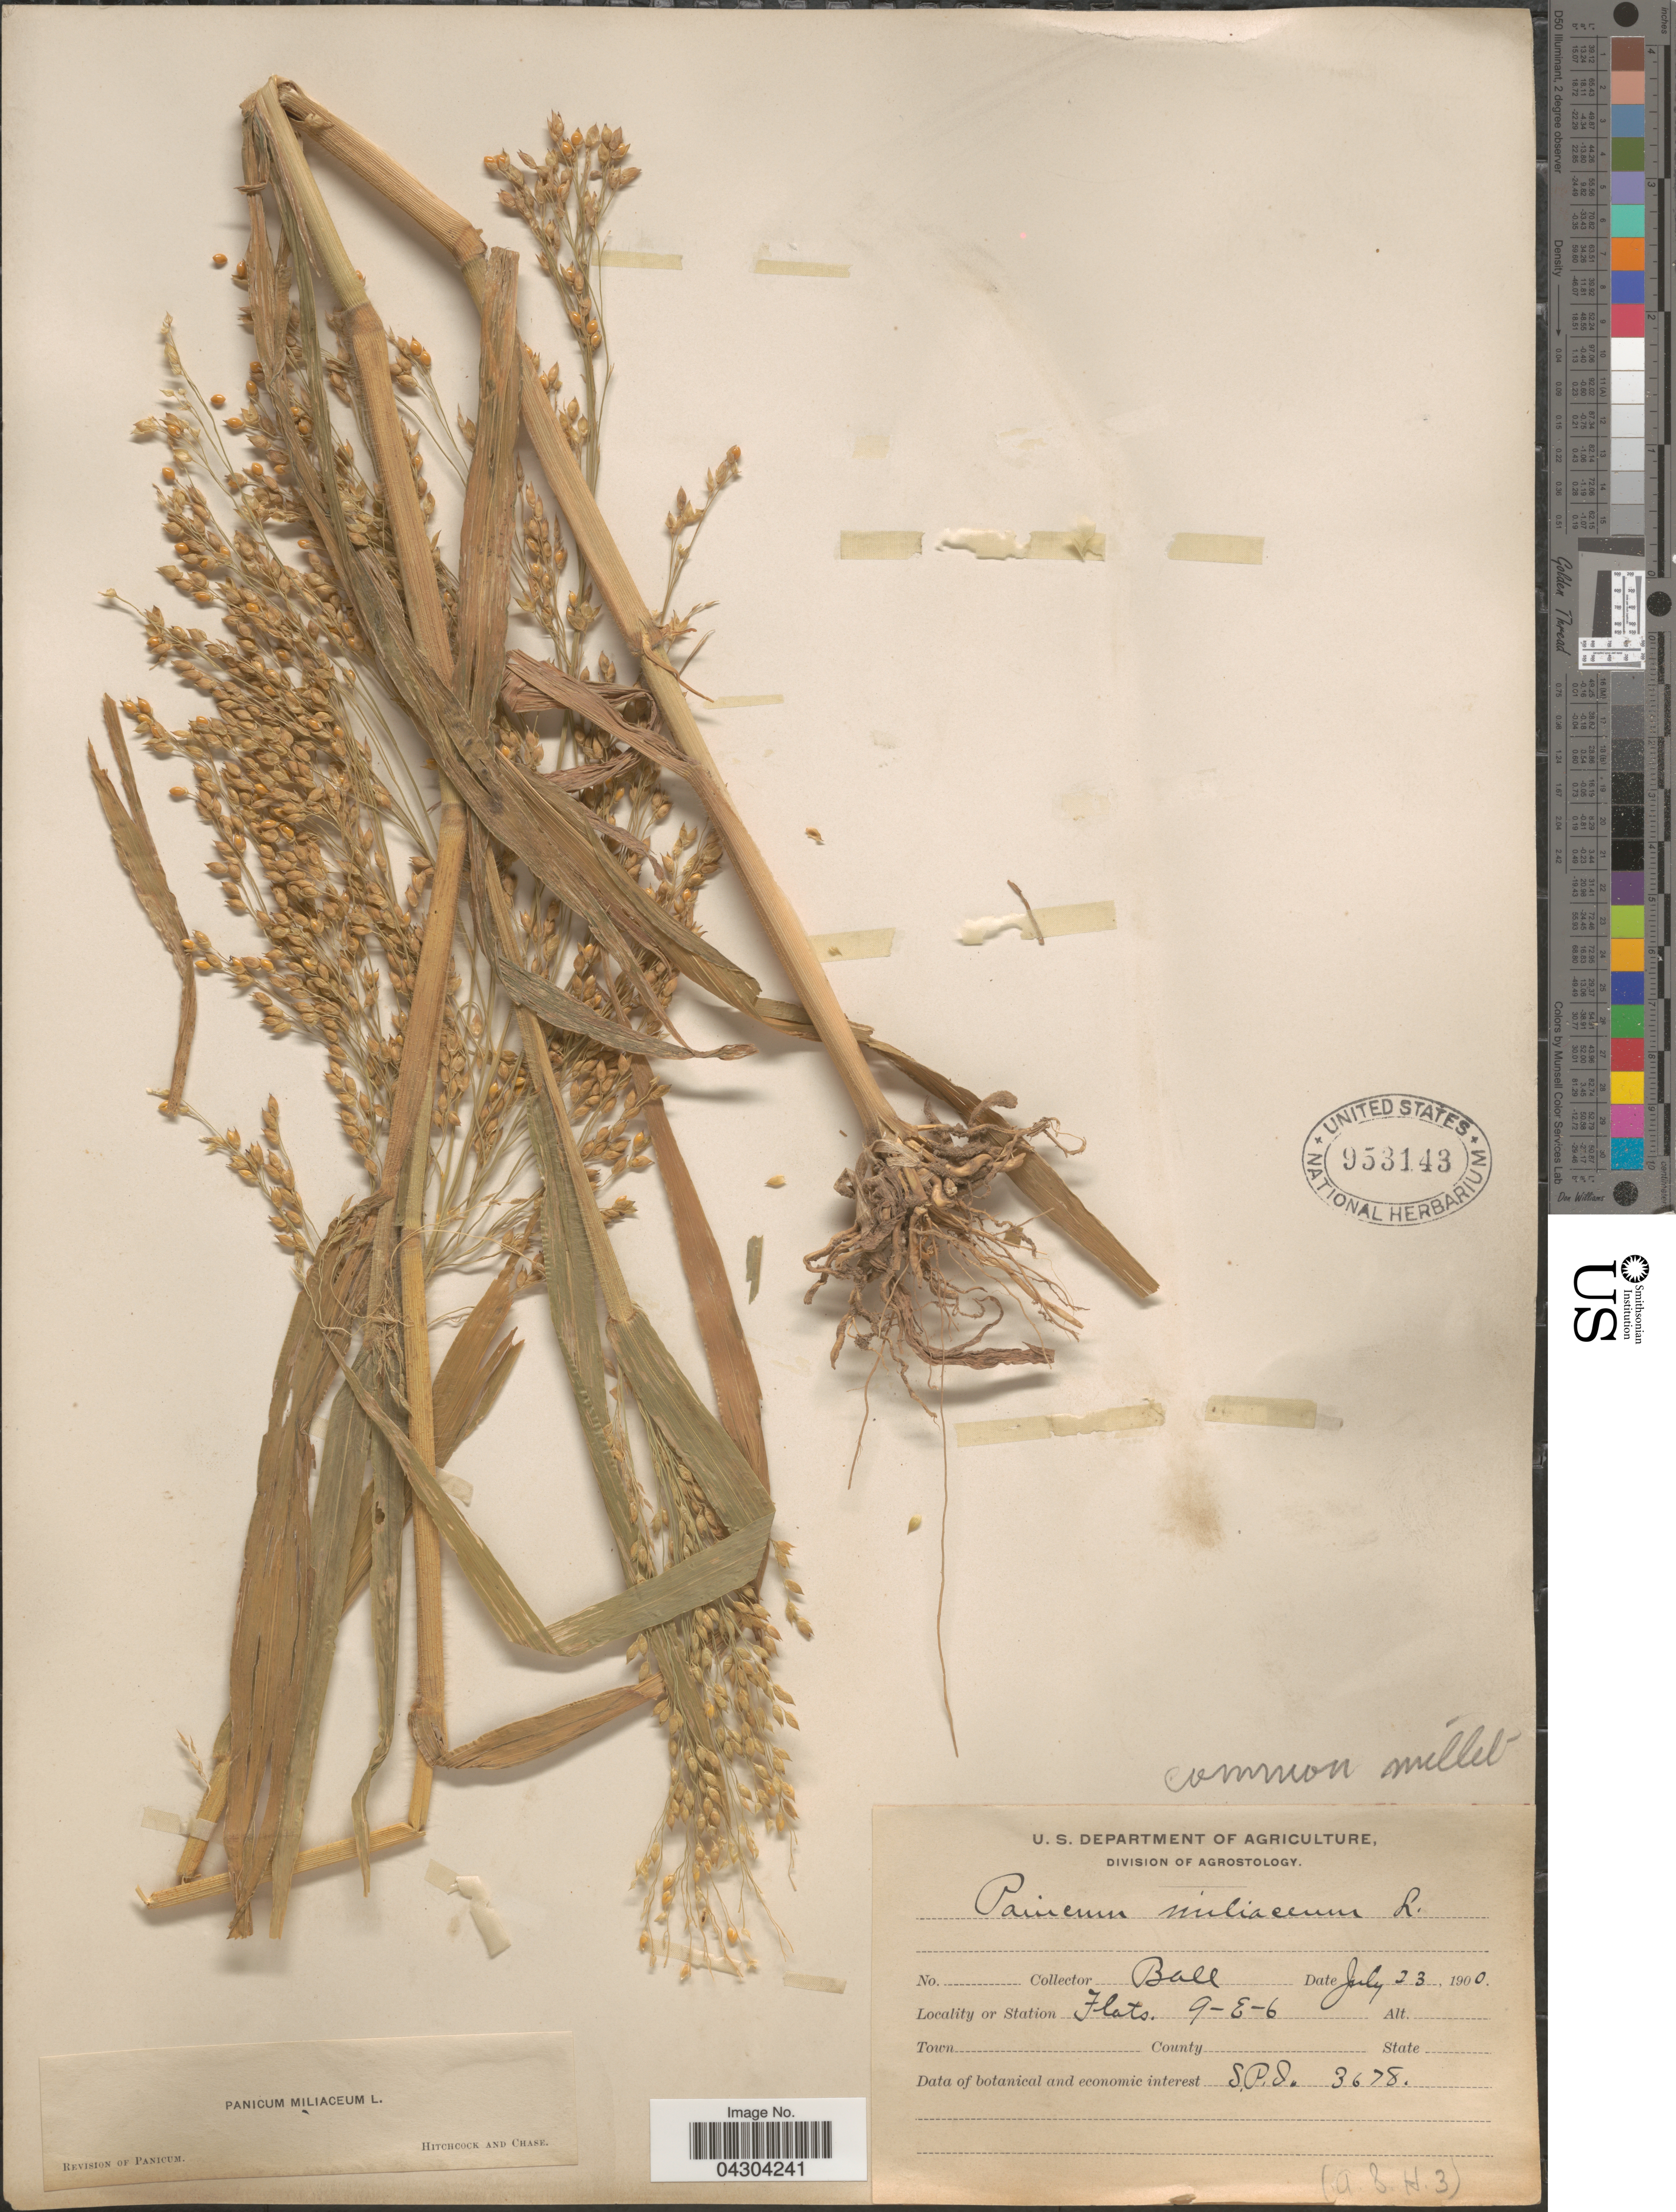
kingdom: Plantae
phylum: Tracheophyta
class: Liliopsida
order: Poales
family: Poaceae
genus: Panicum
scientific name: Panicum miliaceum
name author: L.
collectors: -- Ball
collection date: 1900-07-23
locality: Station Flats. 9-E-6.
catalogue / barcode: US 953143